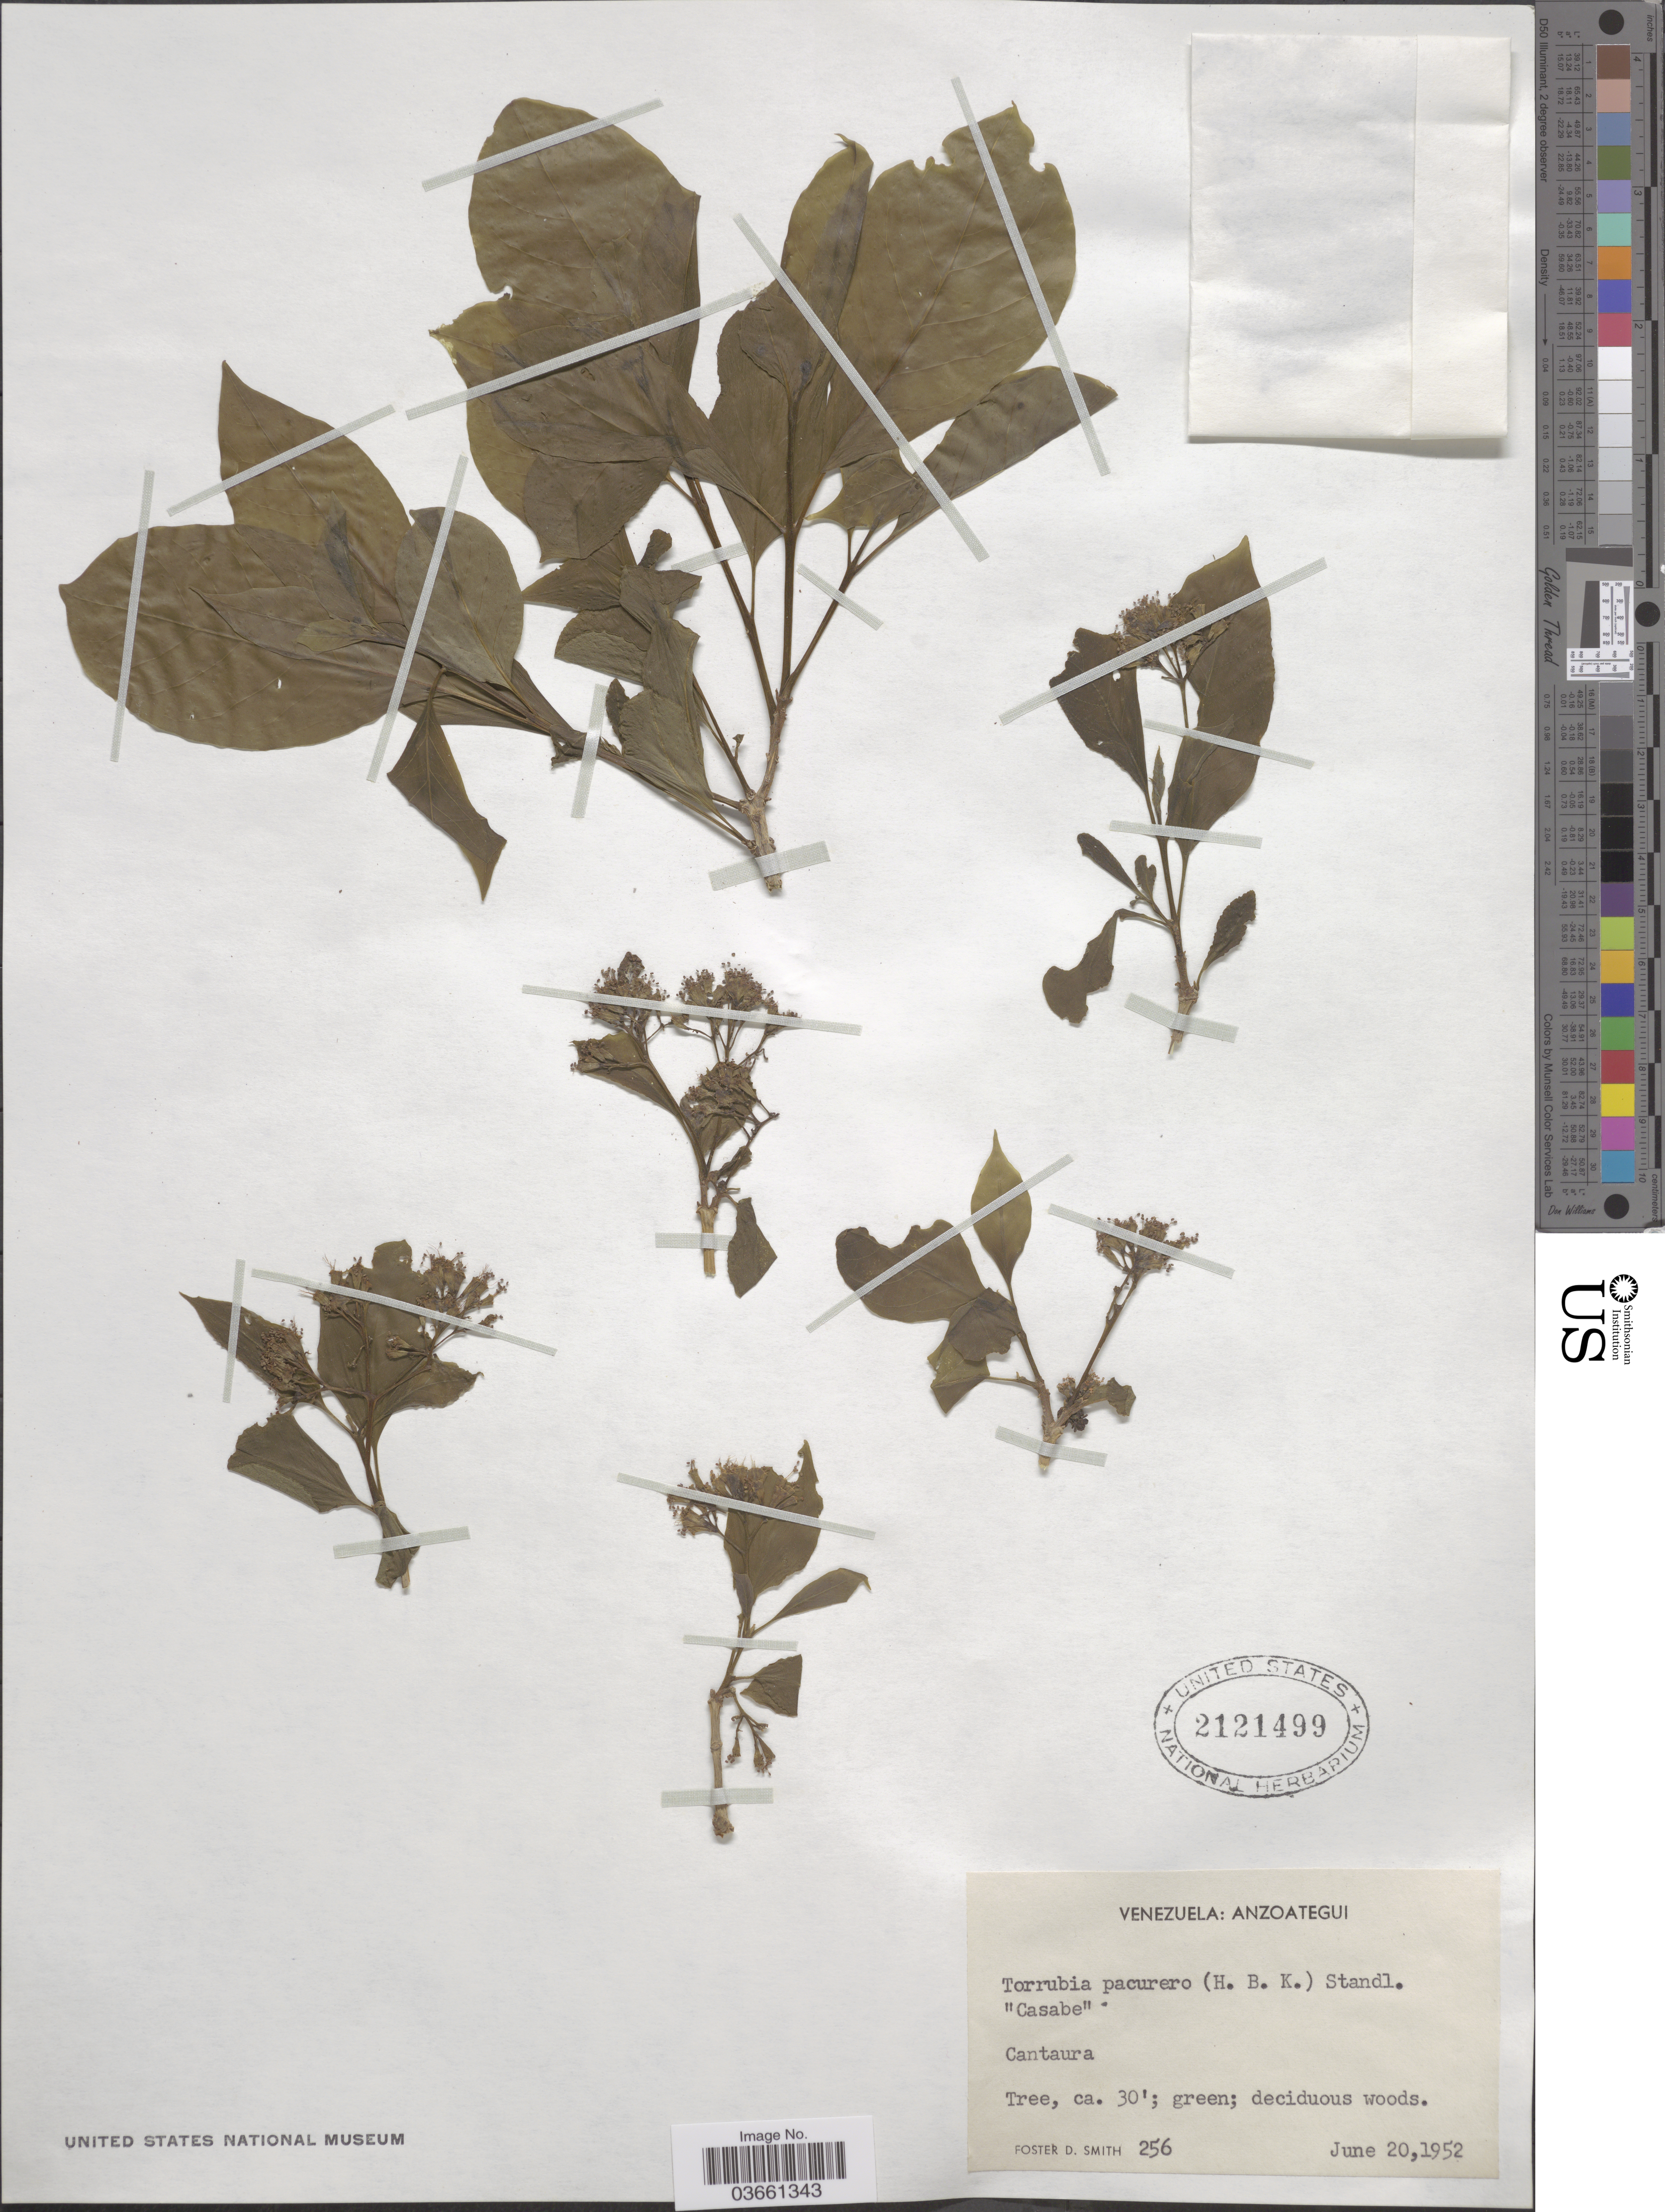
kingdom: Plantae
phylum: Tracheophyta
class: Magnoliopsida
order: Caryophyllales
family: Nyctaginaceae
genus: Guapira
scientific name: Guapira pacurero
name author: (Kunth) Little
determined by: Strong, Mark T., (BOT), Smithsonian Institution - National Museum of Natural History (UNITED STATES)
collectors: F. Smith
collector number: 256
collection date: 1952-06-20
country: Venezuela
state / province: Anzoategui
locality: Cantaura.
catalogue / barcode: US 2121499